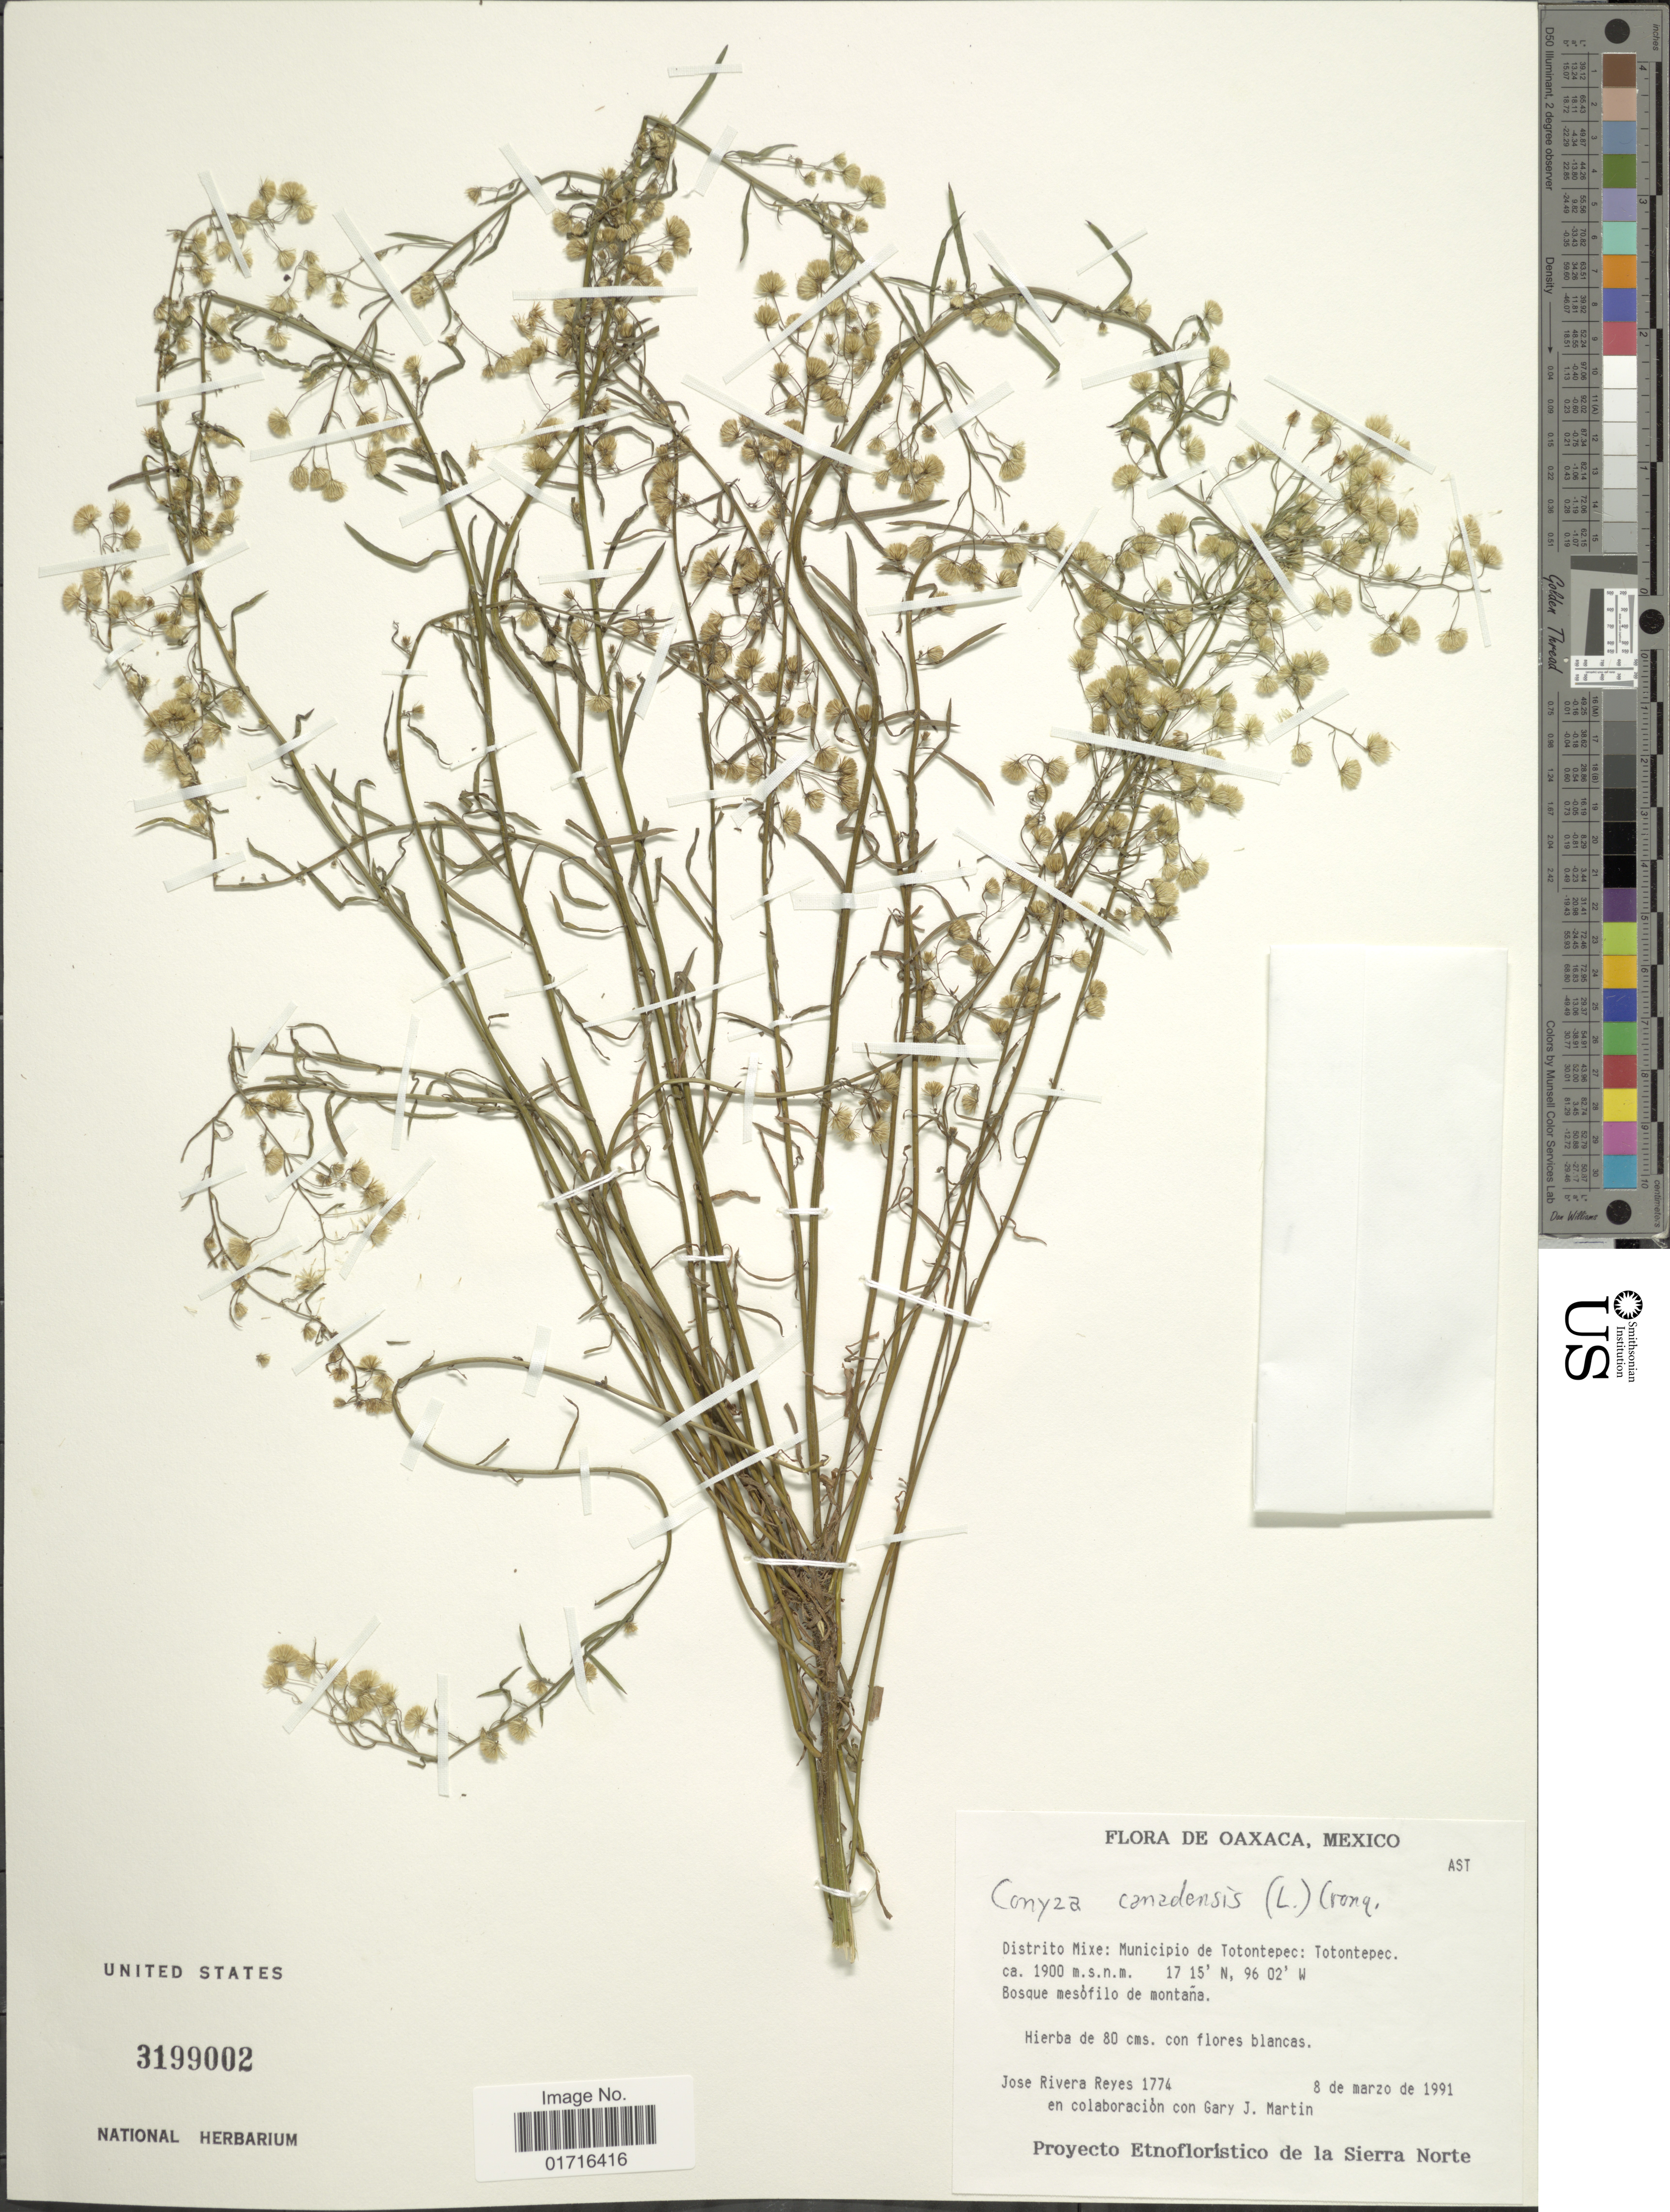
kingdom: Plantae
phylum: Tracheophyta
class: Magnoliopsida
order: Asterales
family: Asteraceae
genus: Conyza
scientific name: Conyza canadensis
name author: (L.) Cronq.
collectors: J. Reyes & G. J. Martin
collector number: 1774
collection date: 1991-03-08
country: Mexico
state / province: Oaxaca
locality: Distrito Mixe: Muncipio de Totontepec: Totontepec.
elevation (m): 1900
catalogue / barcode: US 3199002